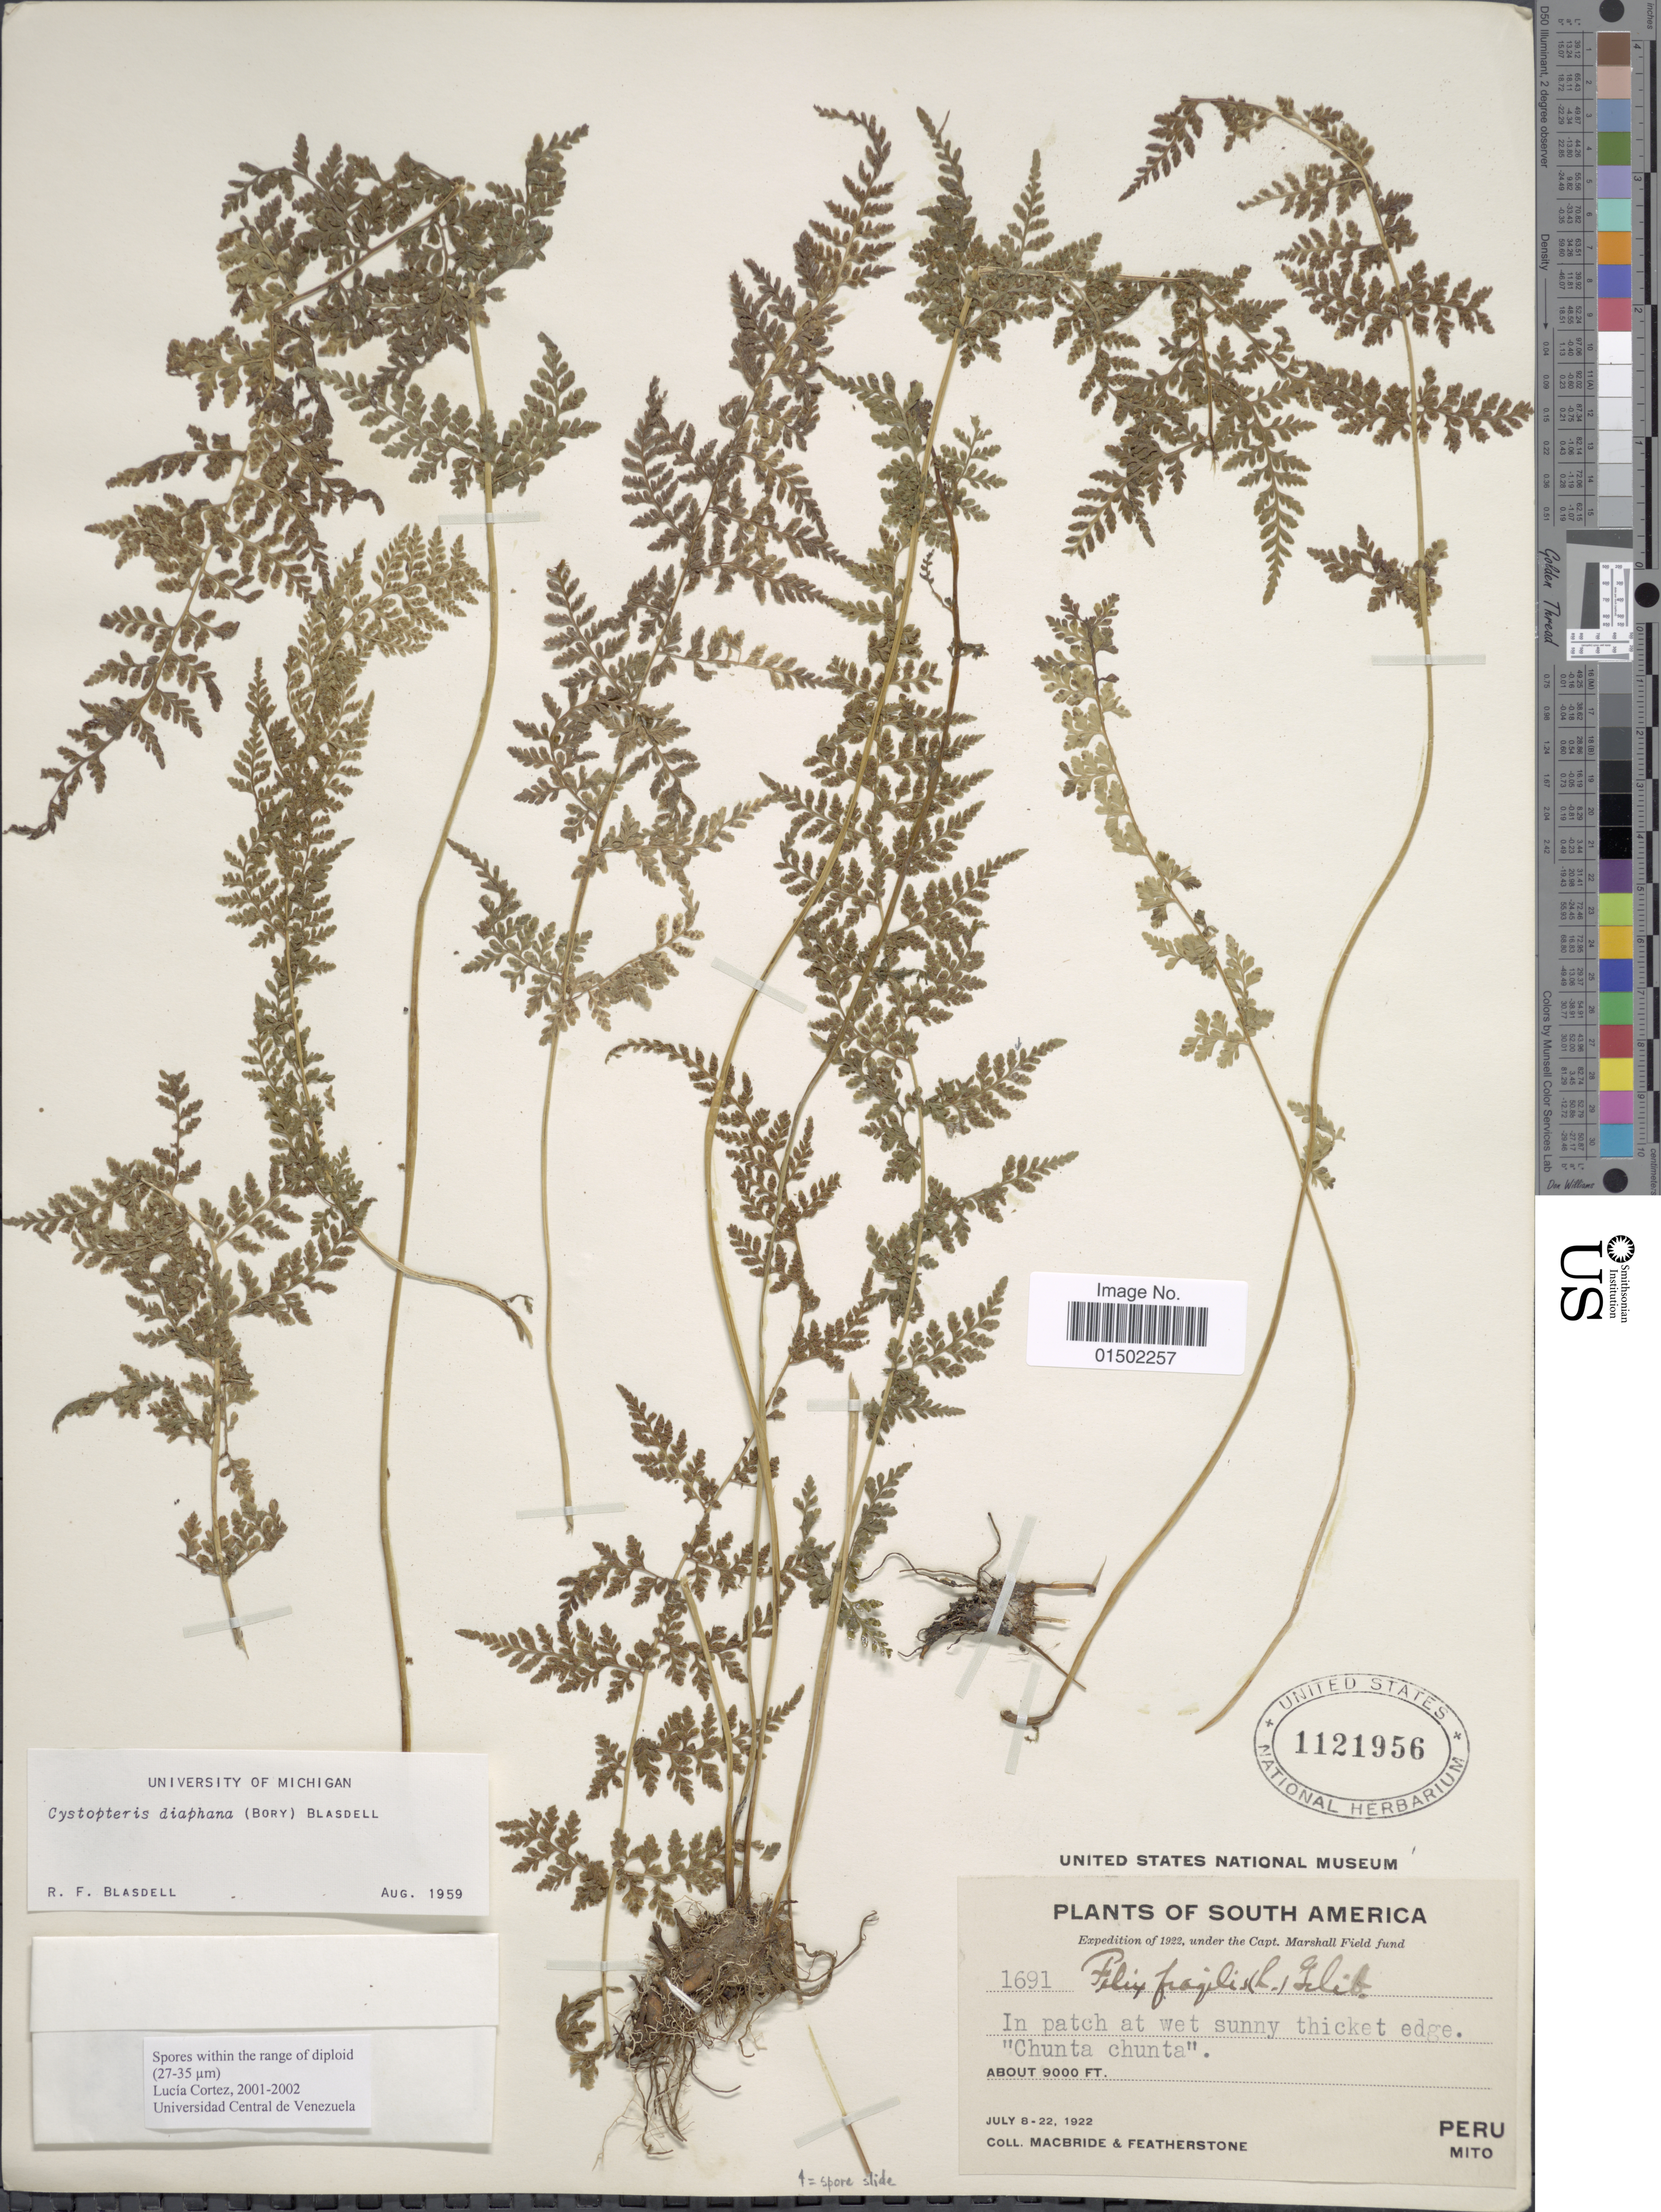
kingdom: Plantae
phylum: Tracheophyta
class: Polypodiopsida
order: Polypodiales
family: Cystopteridaceae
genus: Cystopteris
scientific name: Cystopteris diaphana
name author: (Bory) Blasdell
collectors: Macbride, -- & -. Featherstone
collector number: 1691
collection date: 1922-07-08/1922-07-22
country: Peru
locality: Mito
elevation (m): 2743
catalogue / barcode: US 1121956